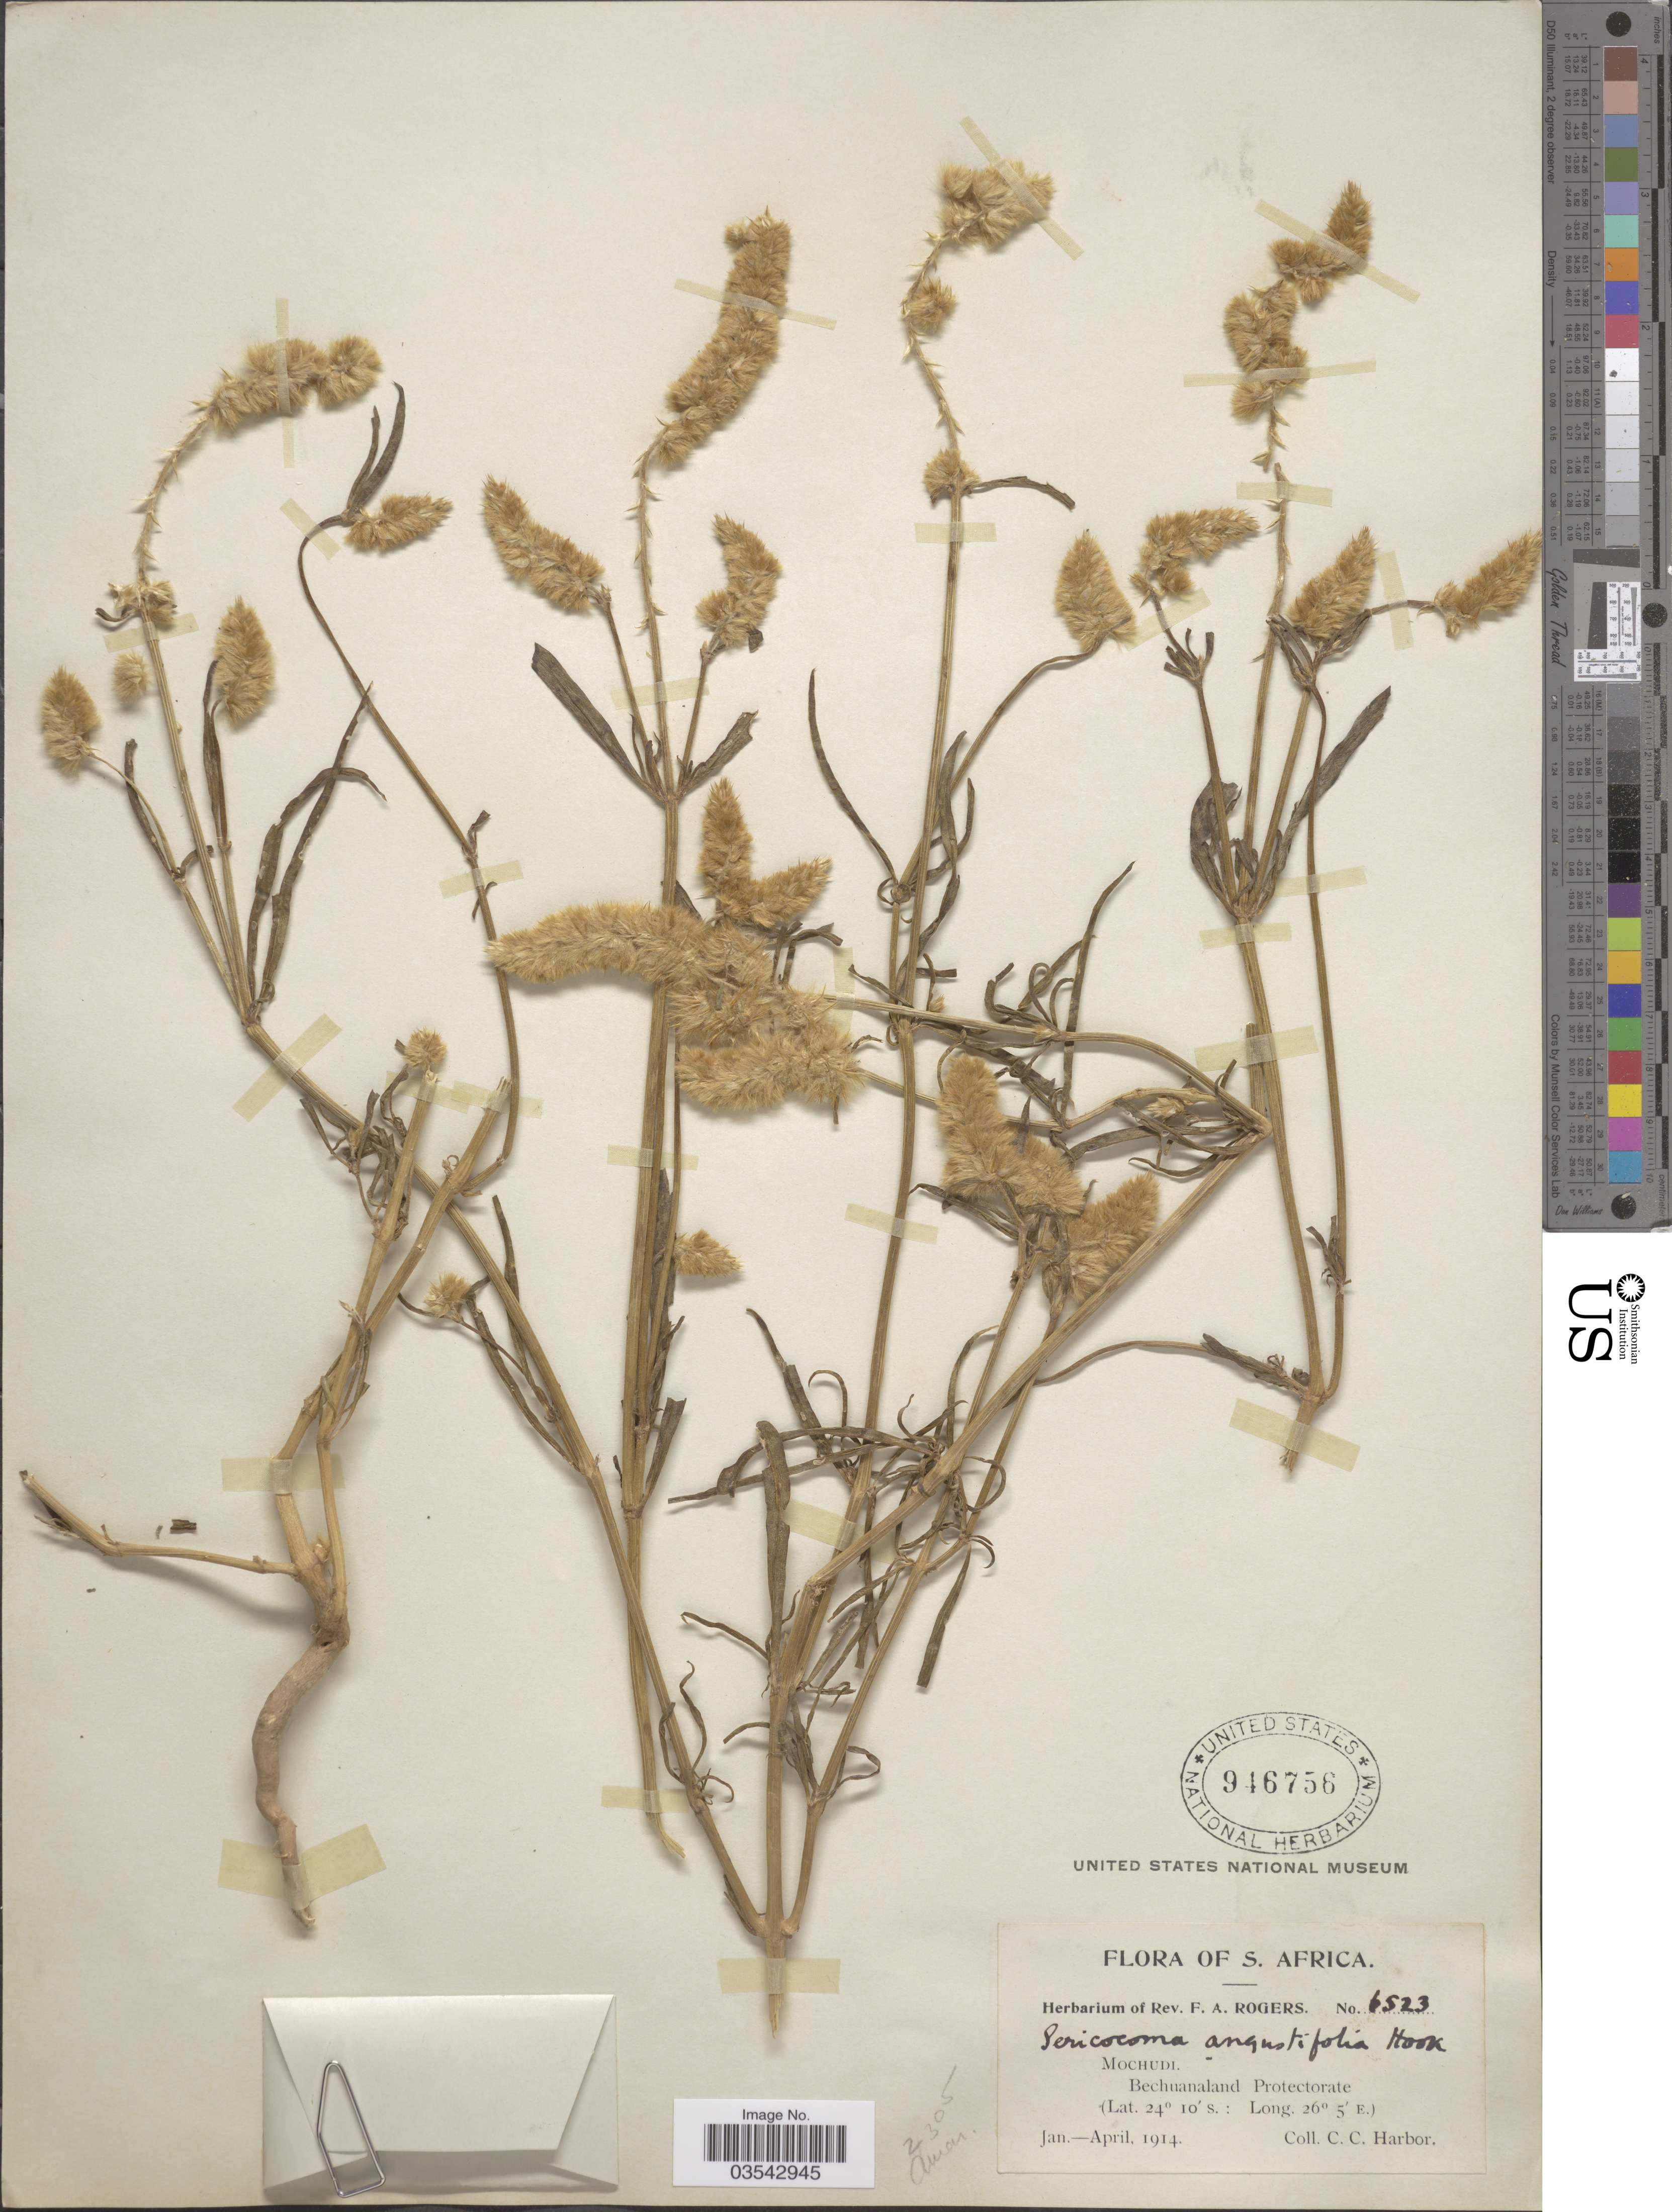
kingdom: Plantae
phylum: Tracheophyta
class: Magnoliopsida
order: Caryophyllales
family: Amaranthaceae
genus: Sericocoma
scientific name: Sericocoma angustifolia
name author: Hook. f.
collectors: C. Harbor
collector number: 6523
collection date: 1914-01/1914-04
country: Botswana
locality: S. Africa. Mochudi. Bechuanaland Protectorate.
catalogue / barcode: US 946756